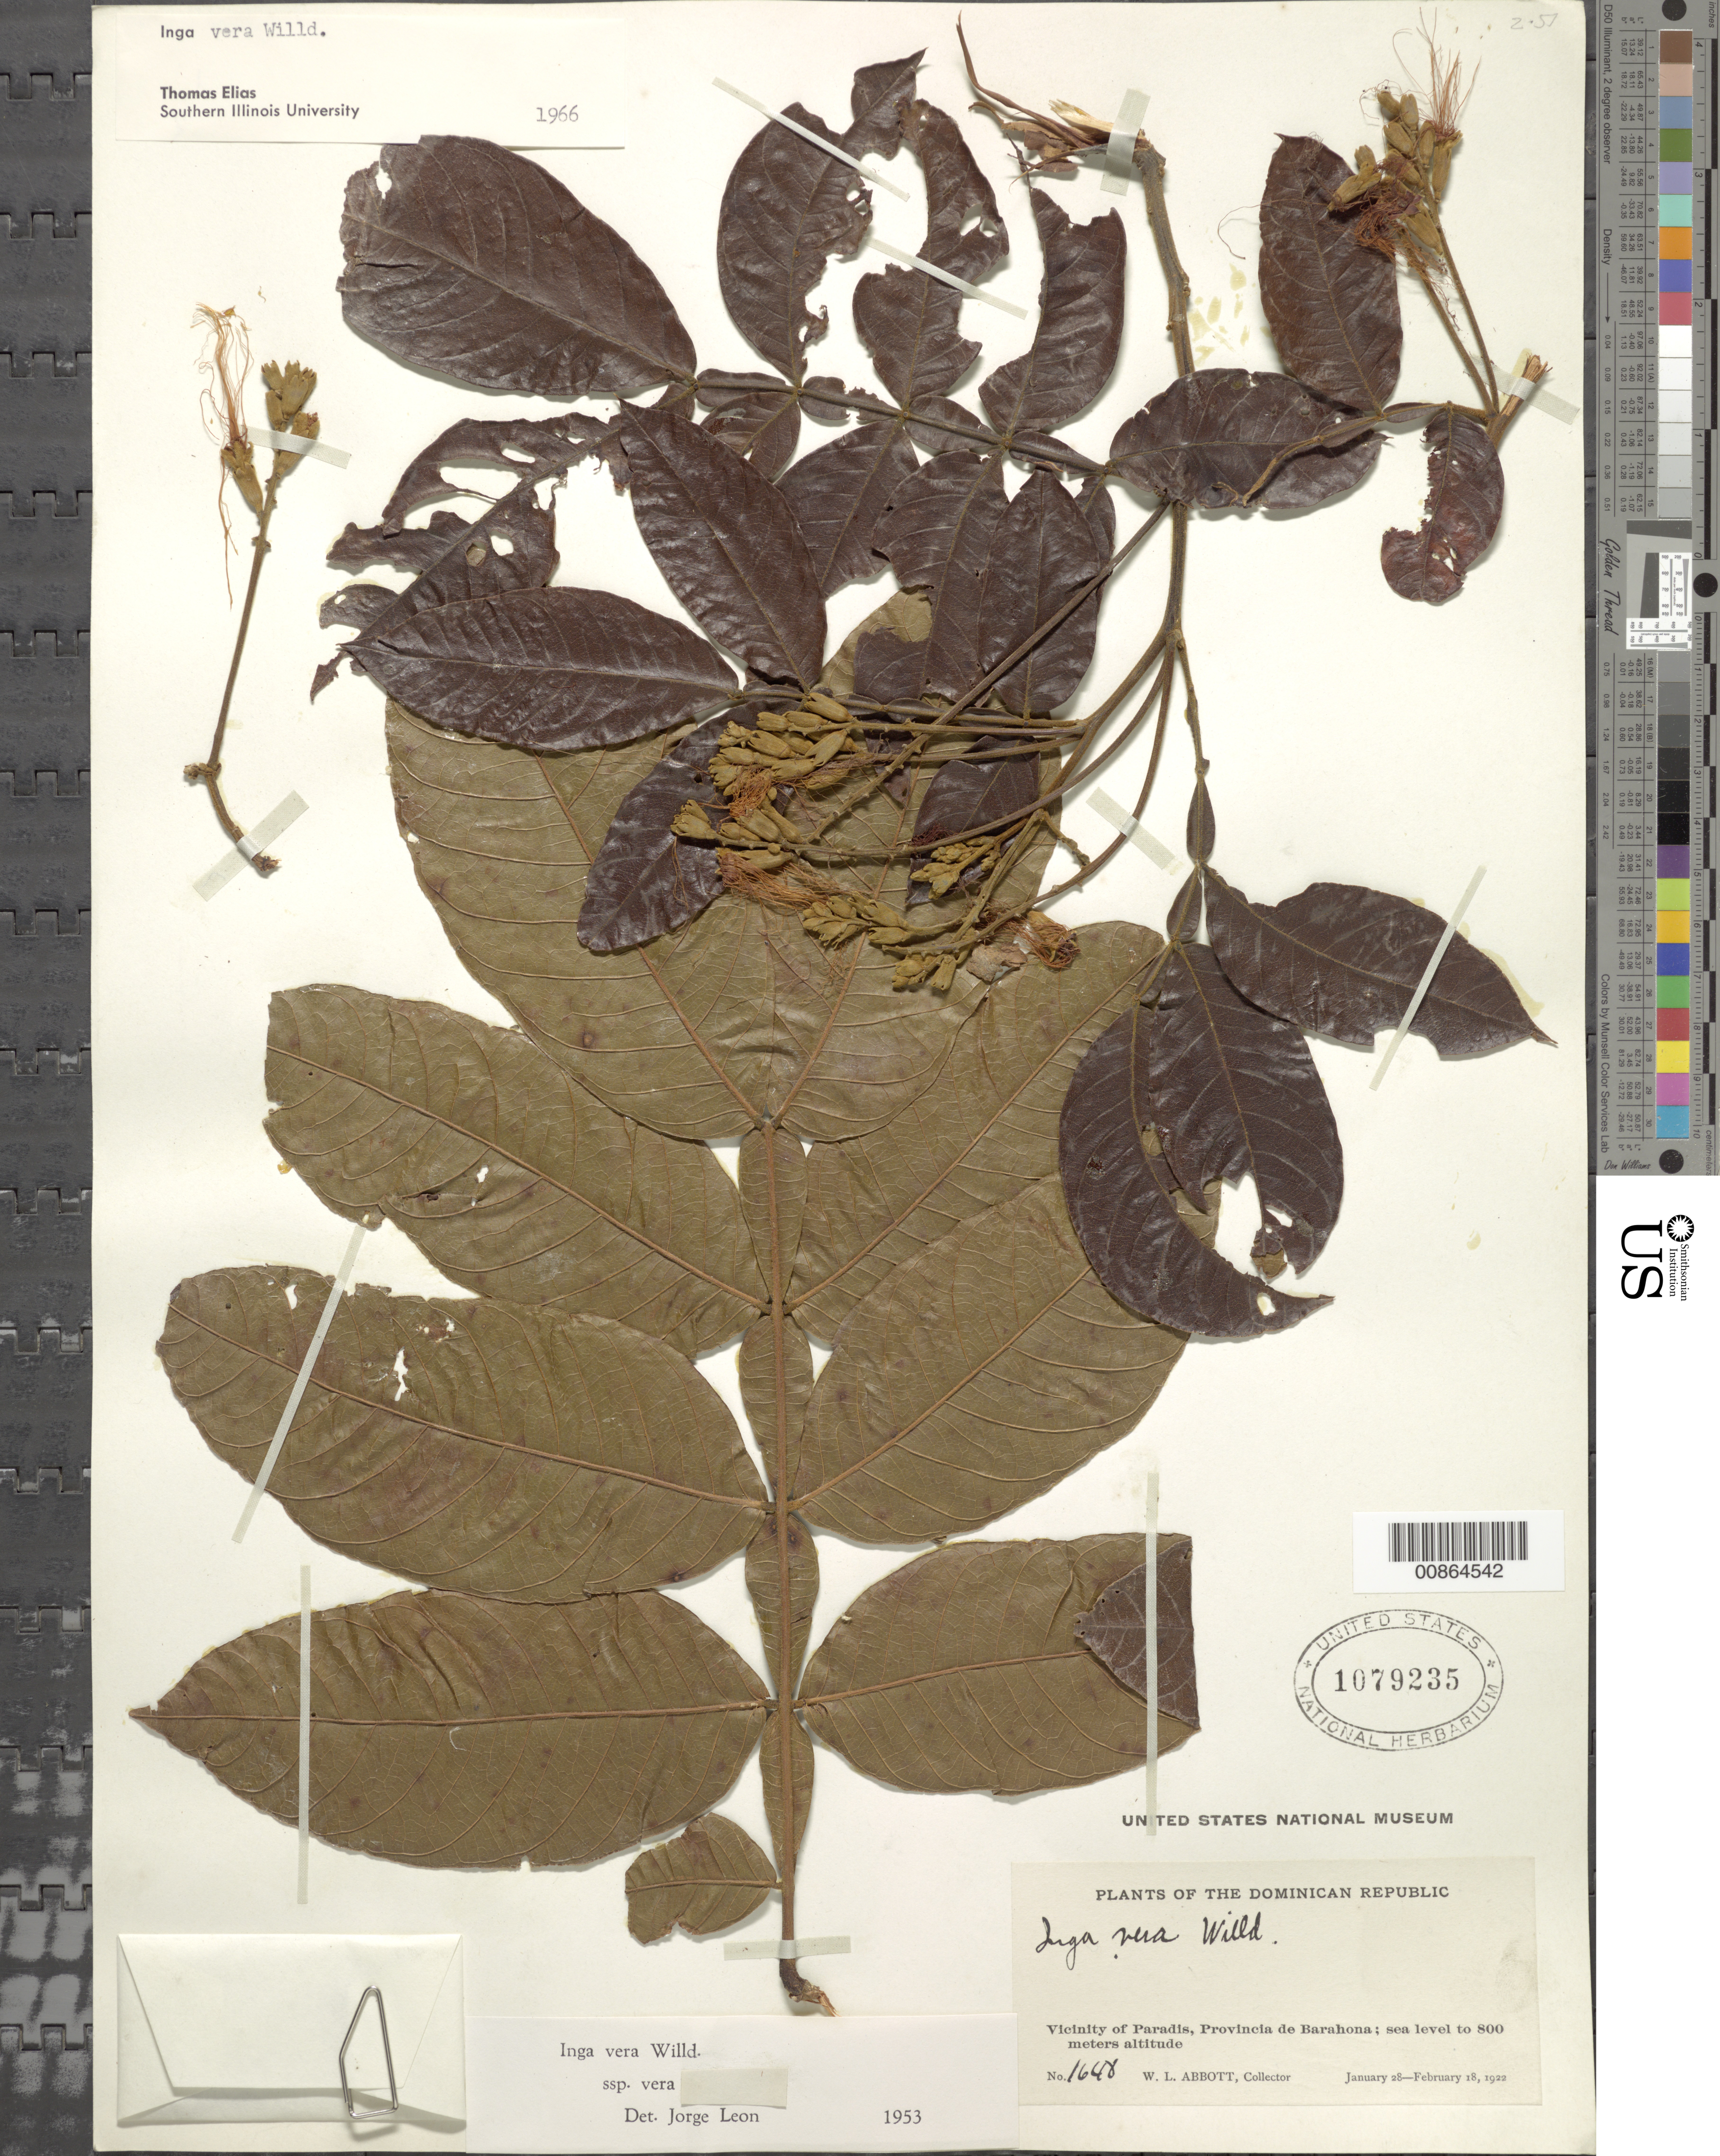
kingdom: Plantae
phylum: Tracheophyta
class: Magnoliopsida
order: Fabales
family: Fabaceae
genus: Inga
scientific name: Inga vera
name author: Willd.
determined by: Elias, T., (SIU), Southern Illinois University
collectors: W. L. Abbott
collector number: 1648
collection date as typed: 28 Jan 1922 to 18 Feb 1922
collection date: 1922-01-28/1922-02-18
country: Dominican Republic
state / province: Barahona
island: Hispaniola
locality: Vicinity of Paradis.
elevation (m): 0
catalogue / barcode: US 1079235